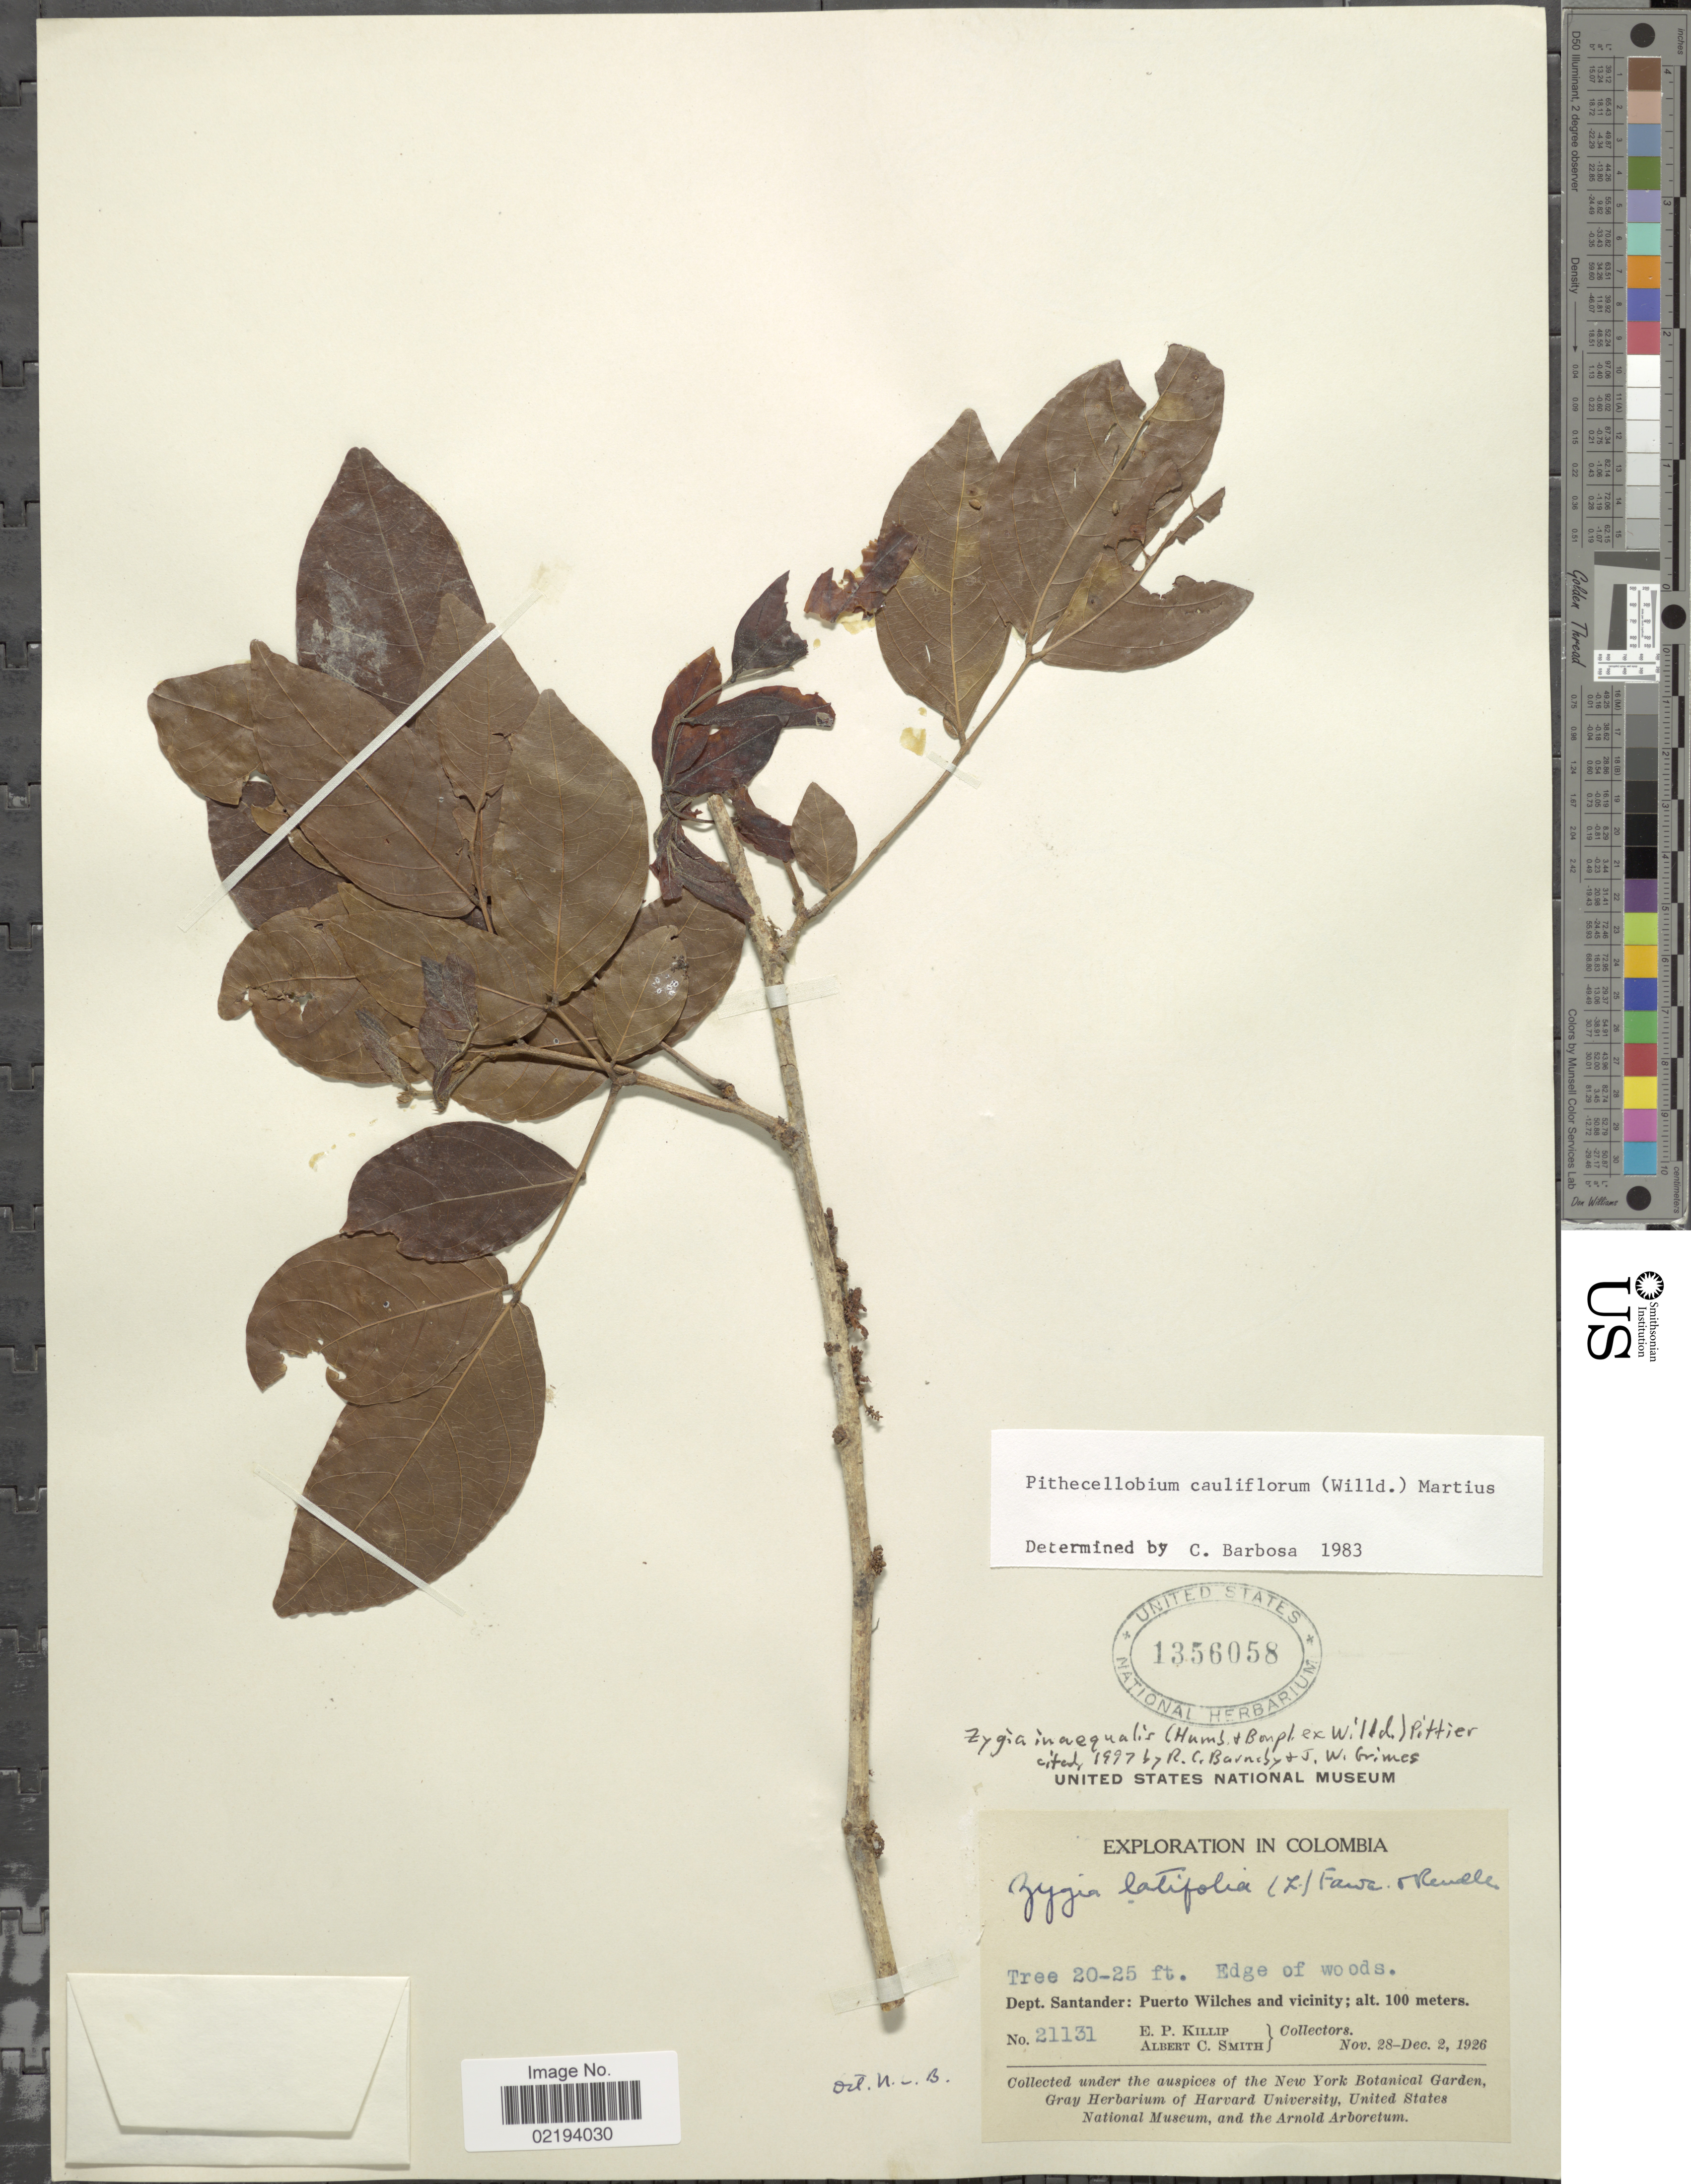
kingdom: Plantae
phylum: Tracheophyta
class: Magnoliopsida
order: Fabales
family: Fabaceae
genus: Zygia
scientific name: Zygia inaequalis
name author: (Humb. & Bonpl. ex Willd.) Pittier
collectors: E. P. Killip & A. C. Smith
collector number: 21131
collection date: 1926-11-28/1926-12-02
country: Colombia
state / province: Santander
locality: Dept. Santander: Puerto Wilches and vicinity, Edge of woods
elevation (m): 100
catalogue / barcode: US 1356058